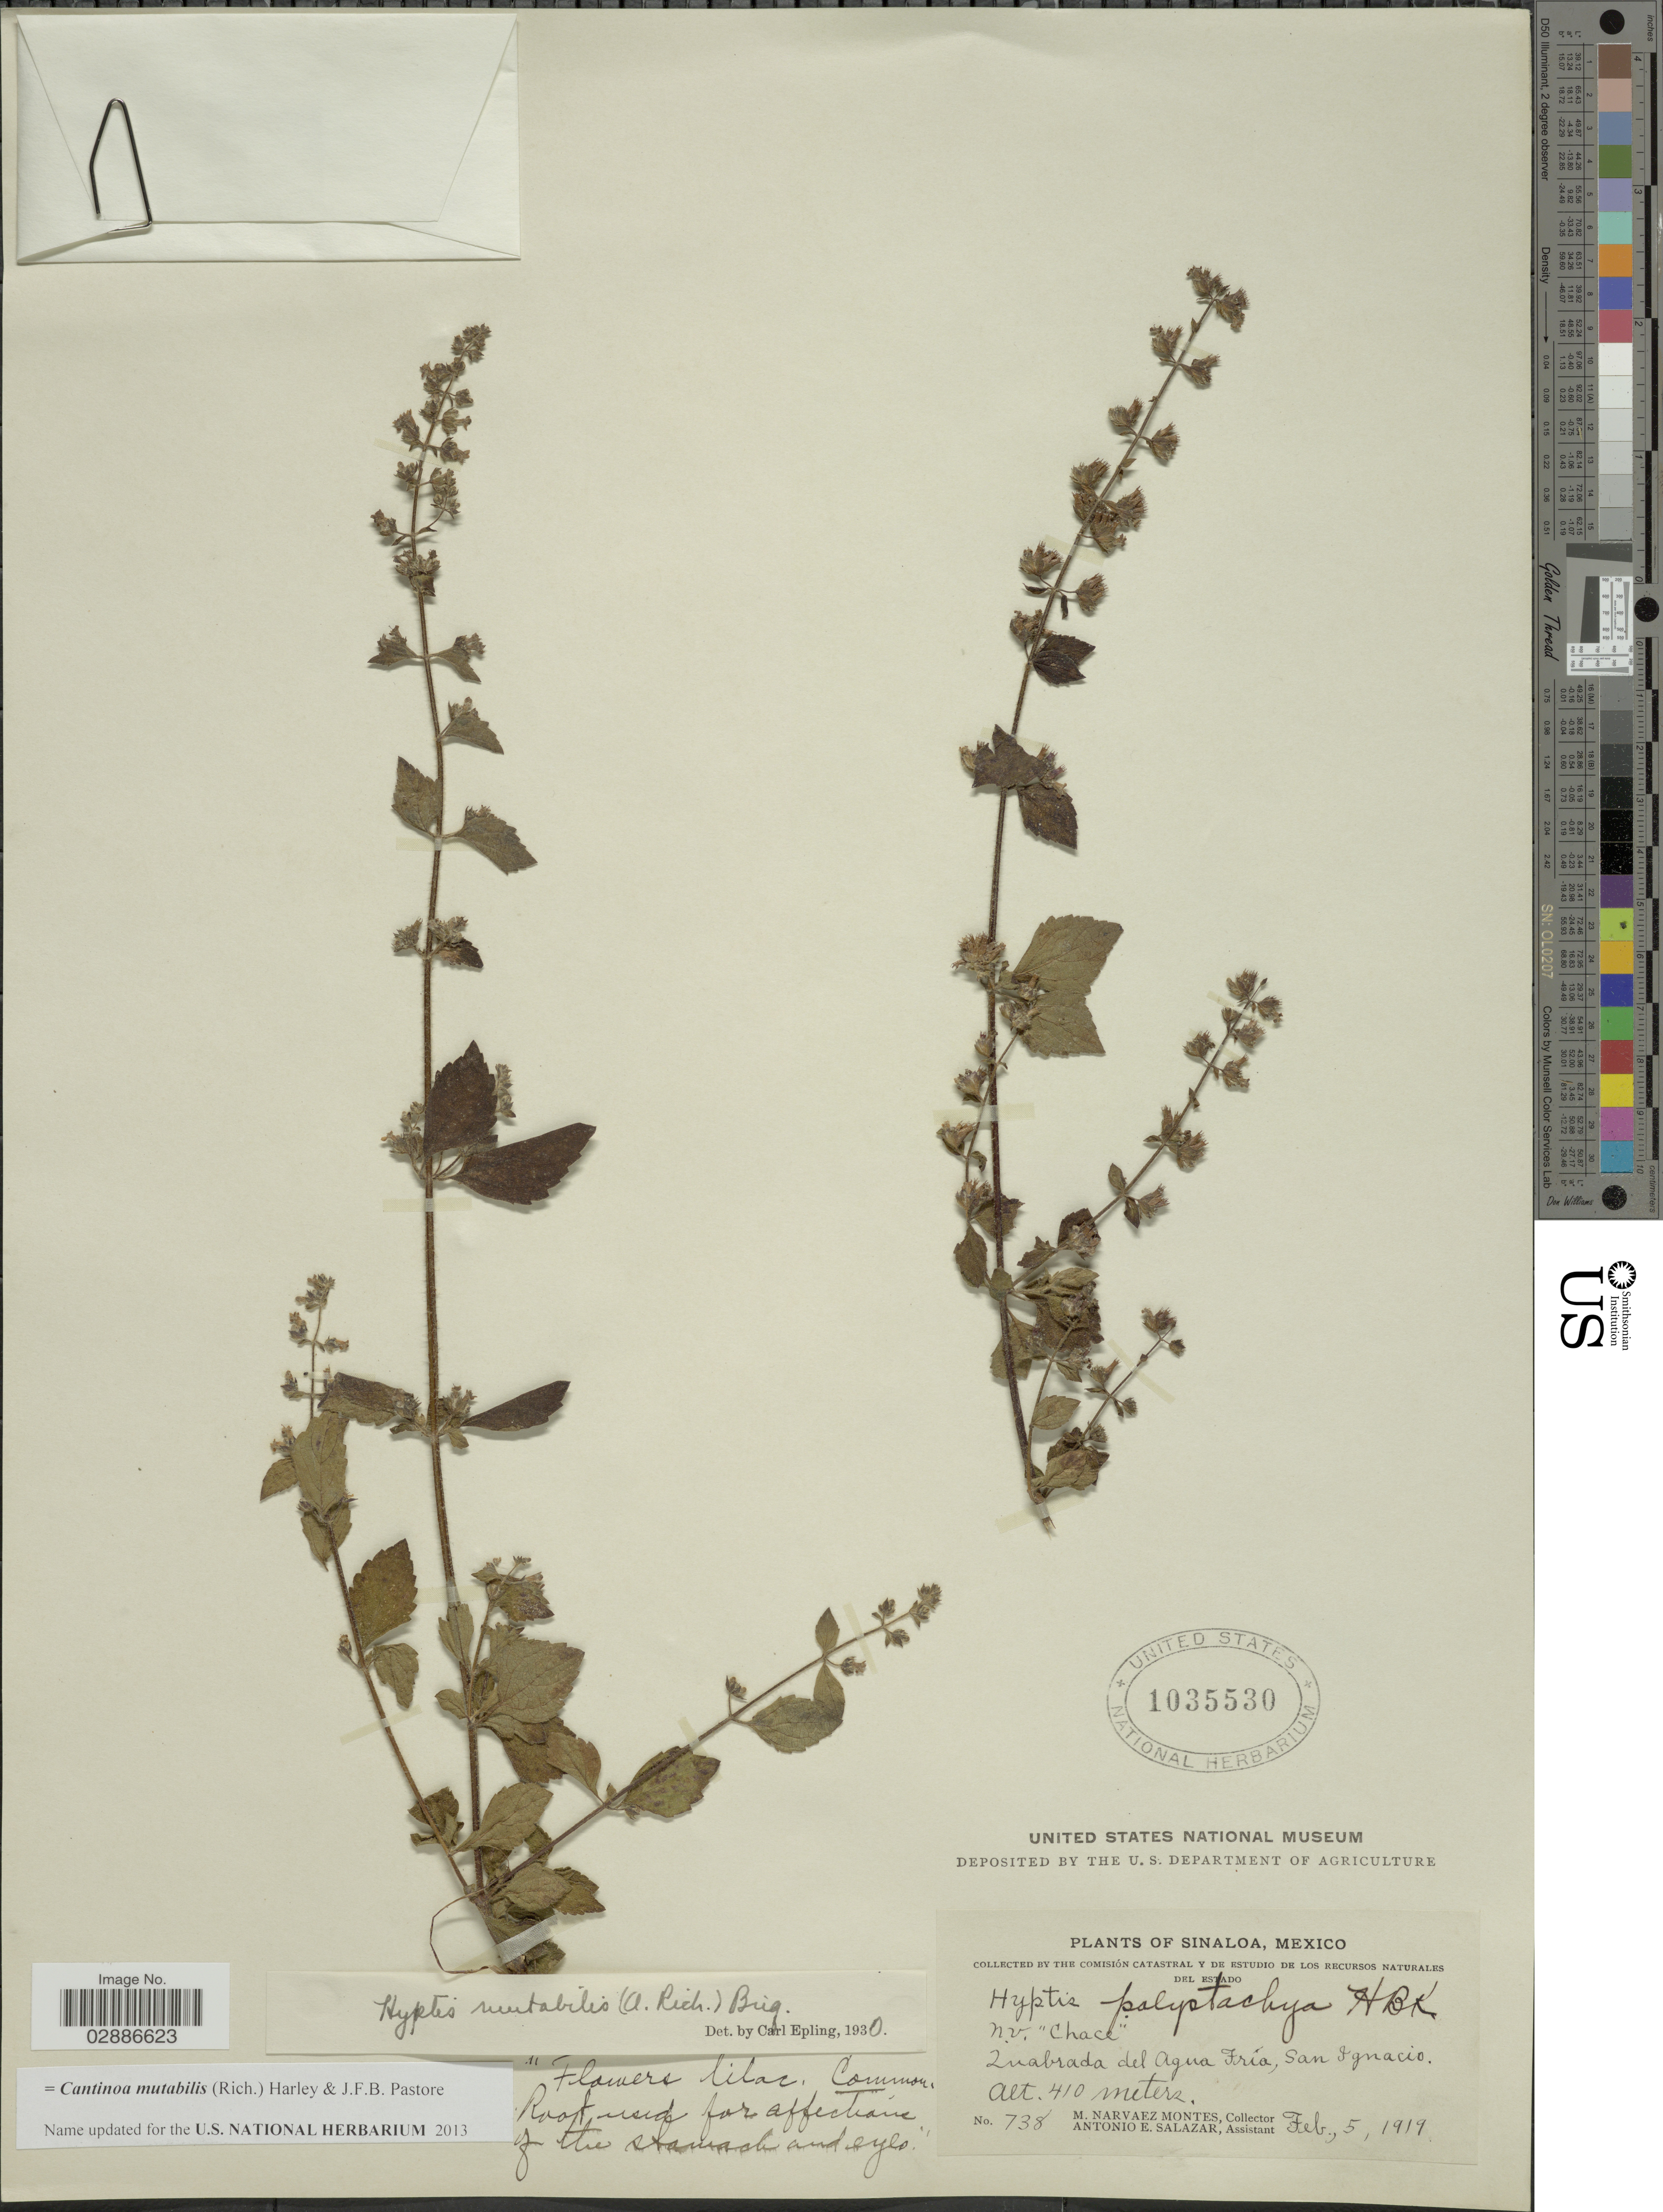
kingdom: Plantae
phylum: Tracheophyta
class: Magnoliopsida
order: Lamiales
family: Lamiaceae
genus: Cantinoa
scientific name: Cantinoa mutabilis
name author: (Epling) Harley & J.F.B. Pastore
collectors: M. Narvaez-Montes & A. E. Salazar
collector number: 738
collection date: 1919-02-05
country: Mexico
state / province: Sinaloa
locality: Quebrada del Agua Fría, San Ignacio.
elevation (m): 410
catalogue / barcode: US 1035530